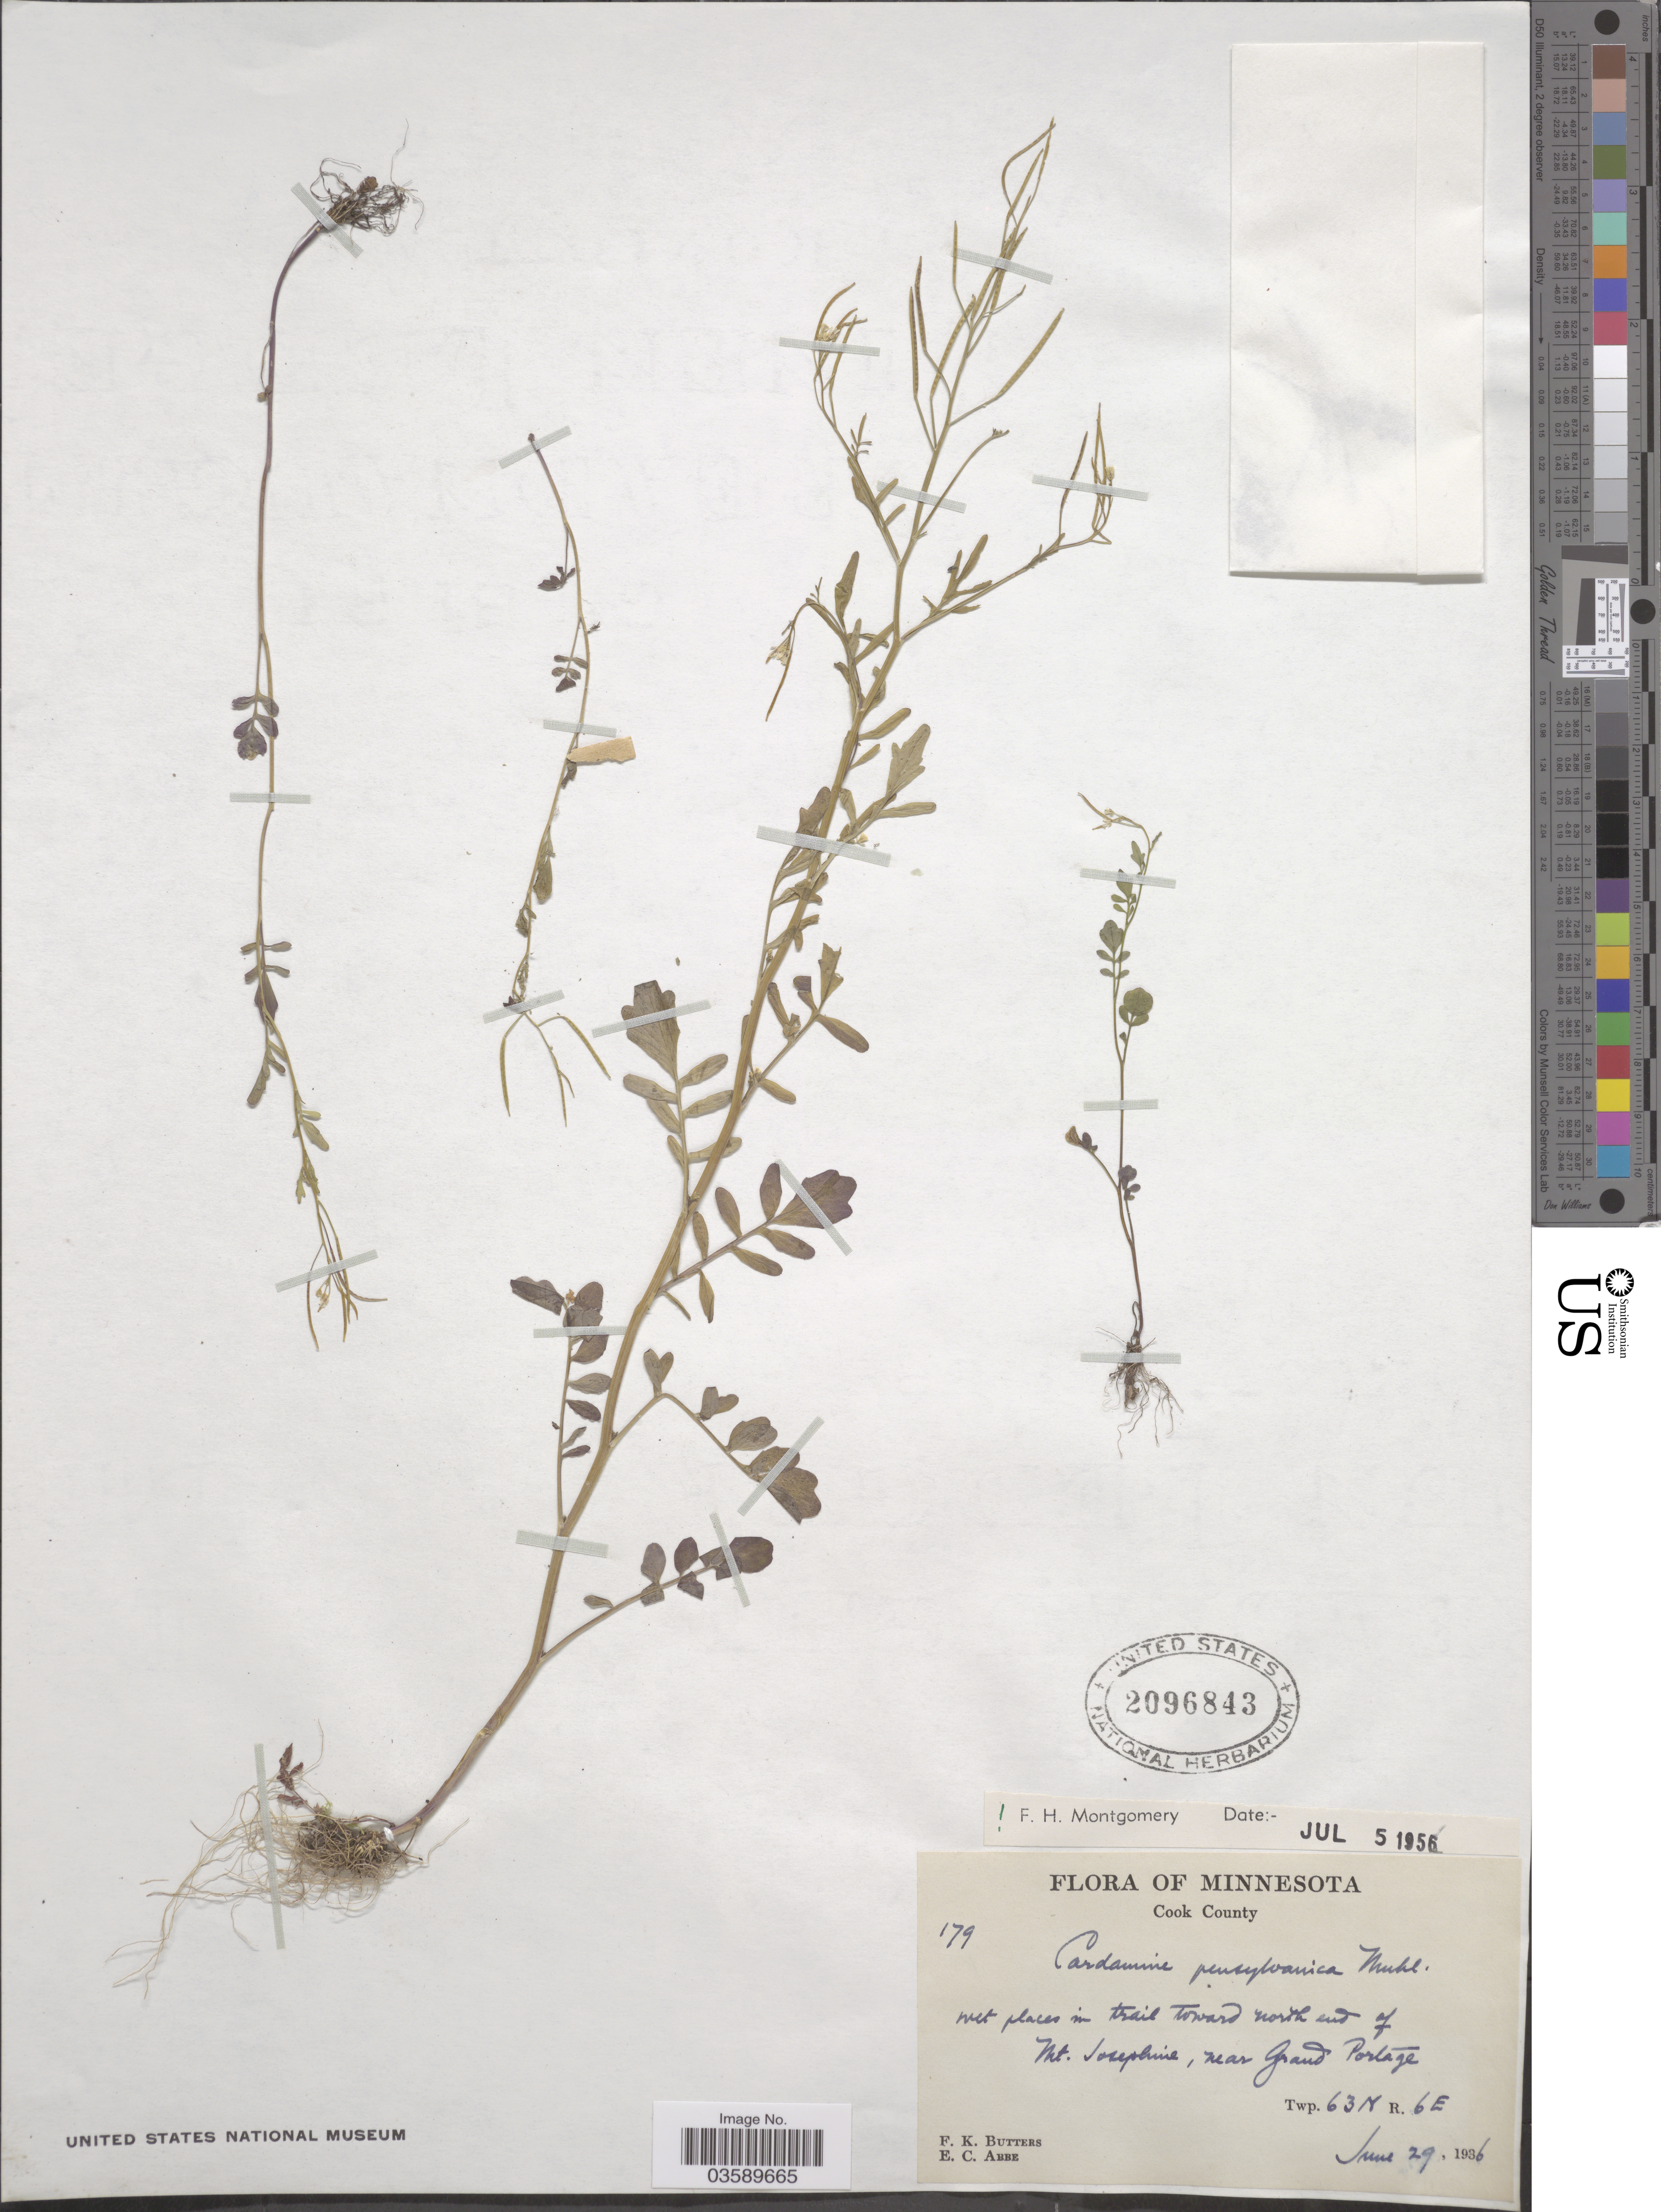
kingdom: Plantae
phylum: Tracheophyta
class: Magnoliopsida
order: Brassicales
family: Brassicaceae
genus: Cardamine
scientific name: Cardamine pensylvanica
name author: Muhl. ex Willd.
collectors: F. K. Butters & E. C. Abbe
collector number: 179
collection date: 1936-06-29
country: United States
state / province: Minnesota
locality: Cook County. Wet places in trail toward north end of Mt. Josephine, near Grand Portage. Twp. 63N, R. 6E.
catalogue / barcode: US 2096843